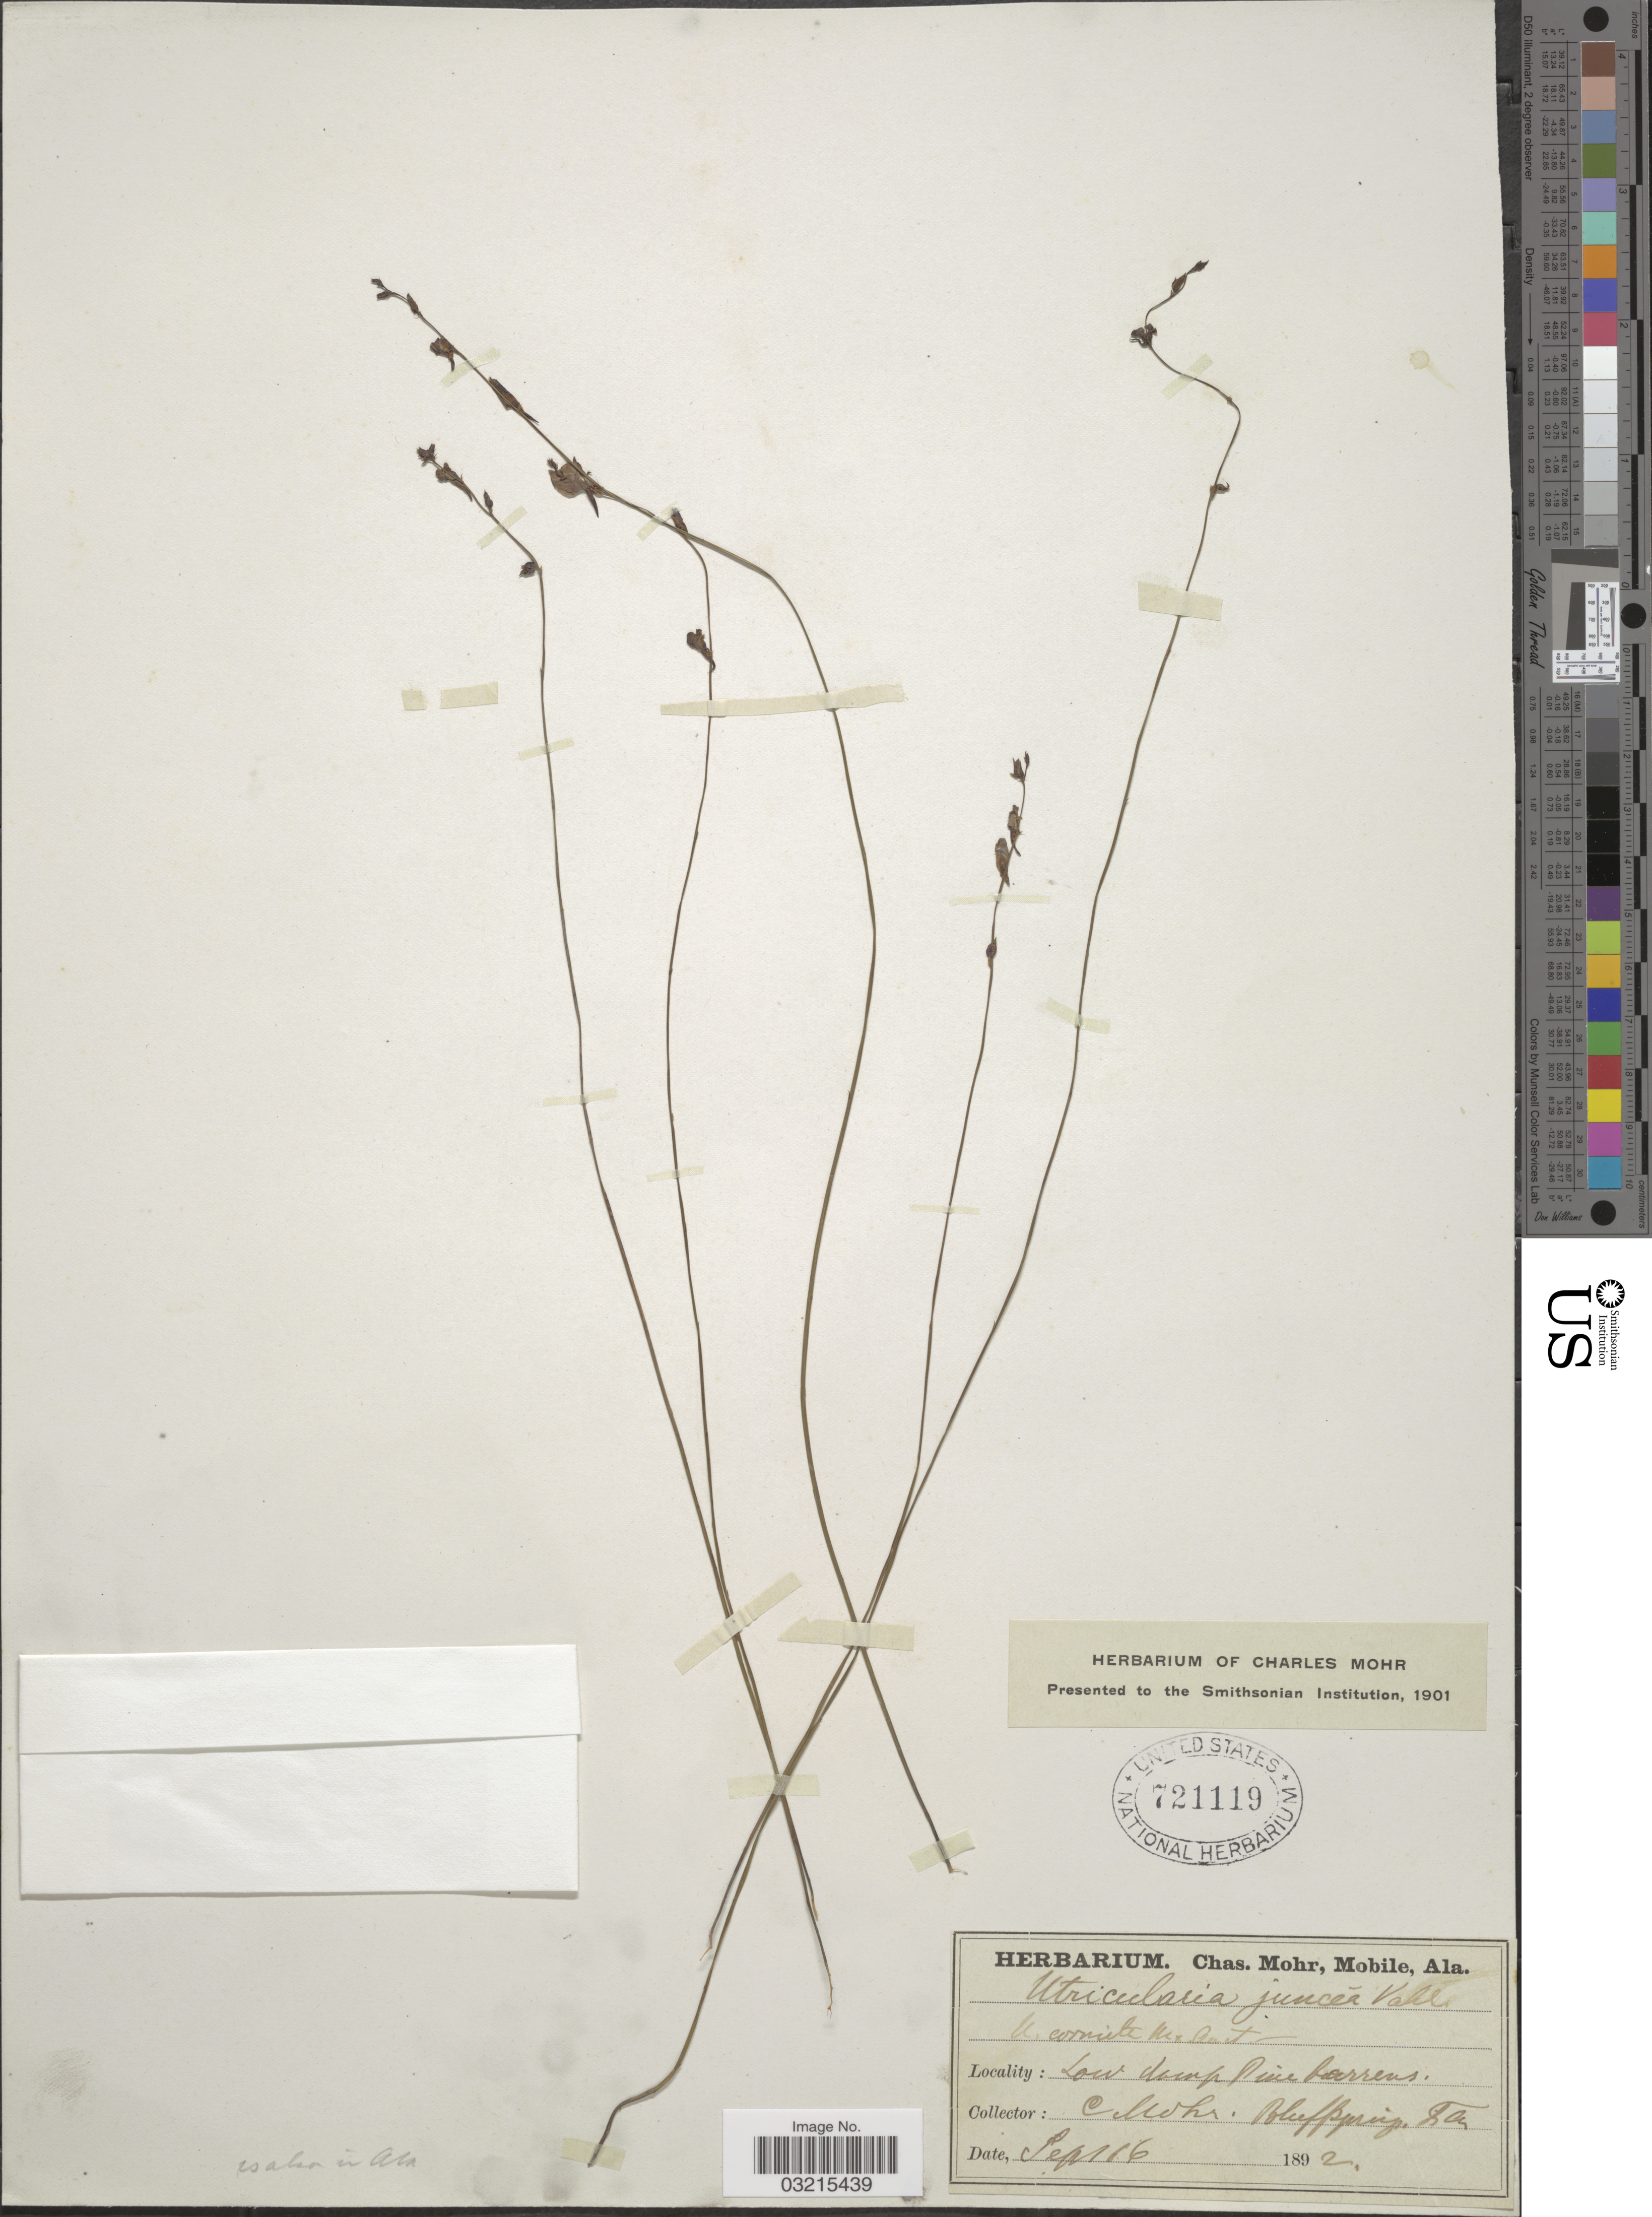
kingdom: Plantae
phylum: Tracheophyta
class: Magnoliopsida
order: Lamiales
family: Lentibulariaceae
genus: Utricularia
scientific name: Utricularia juncea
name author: Vahl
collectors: Mohr, C. T. (herbarium)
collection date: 1892-09-16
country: United States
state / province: Louisiana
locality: Bluffspring, La.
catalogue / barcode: US 721119